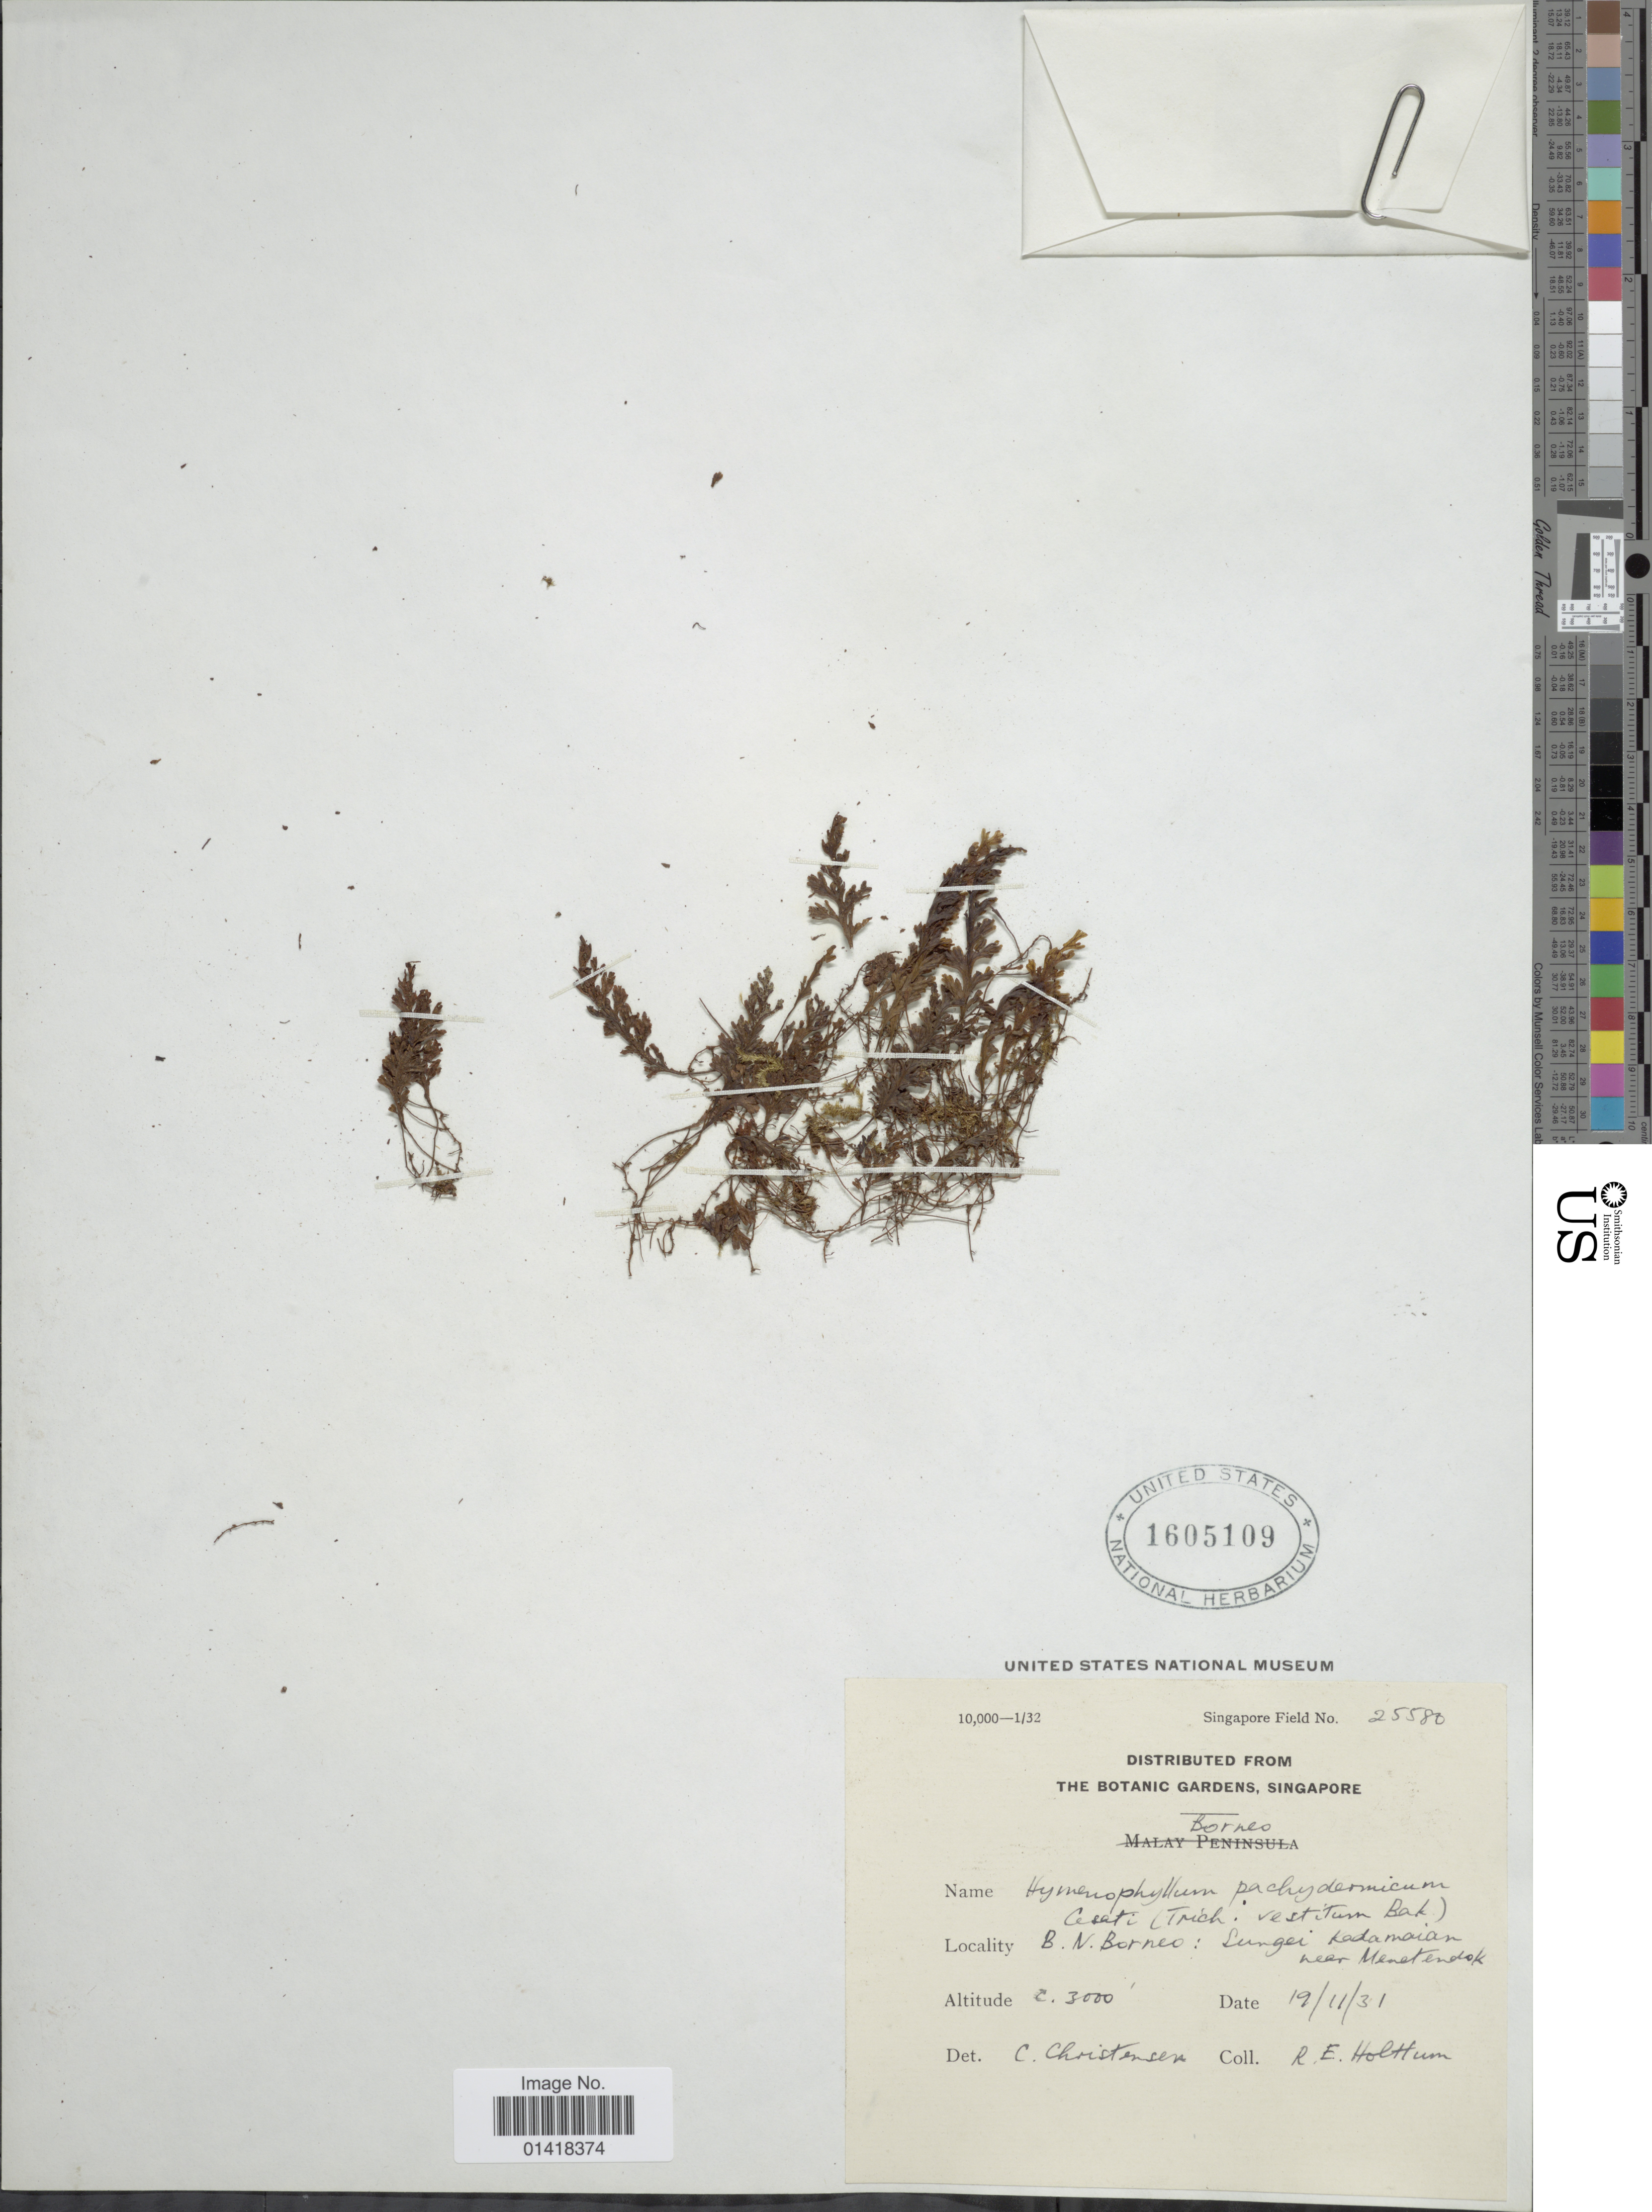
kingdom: Plantae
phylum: Tracheophyta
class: Polypodiopsida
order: Hymenophyllales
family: Hymenophyllaceae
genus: Hymenophyllum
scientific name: Hymenophyllum pachydermicum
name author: Ces.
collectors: R. E. Holttum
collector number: Singapore Field 25580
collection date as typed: Transcribed d/m/y: 19/11/31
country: Malaysia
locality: B.N. Borneo: Sungei Kadamaian near Menetendok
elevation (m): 914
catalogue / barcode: US 1605109